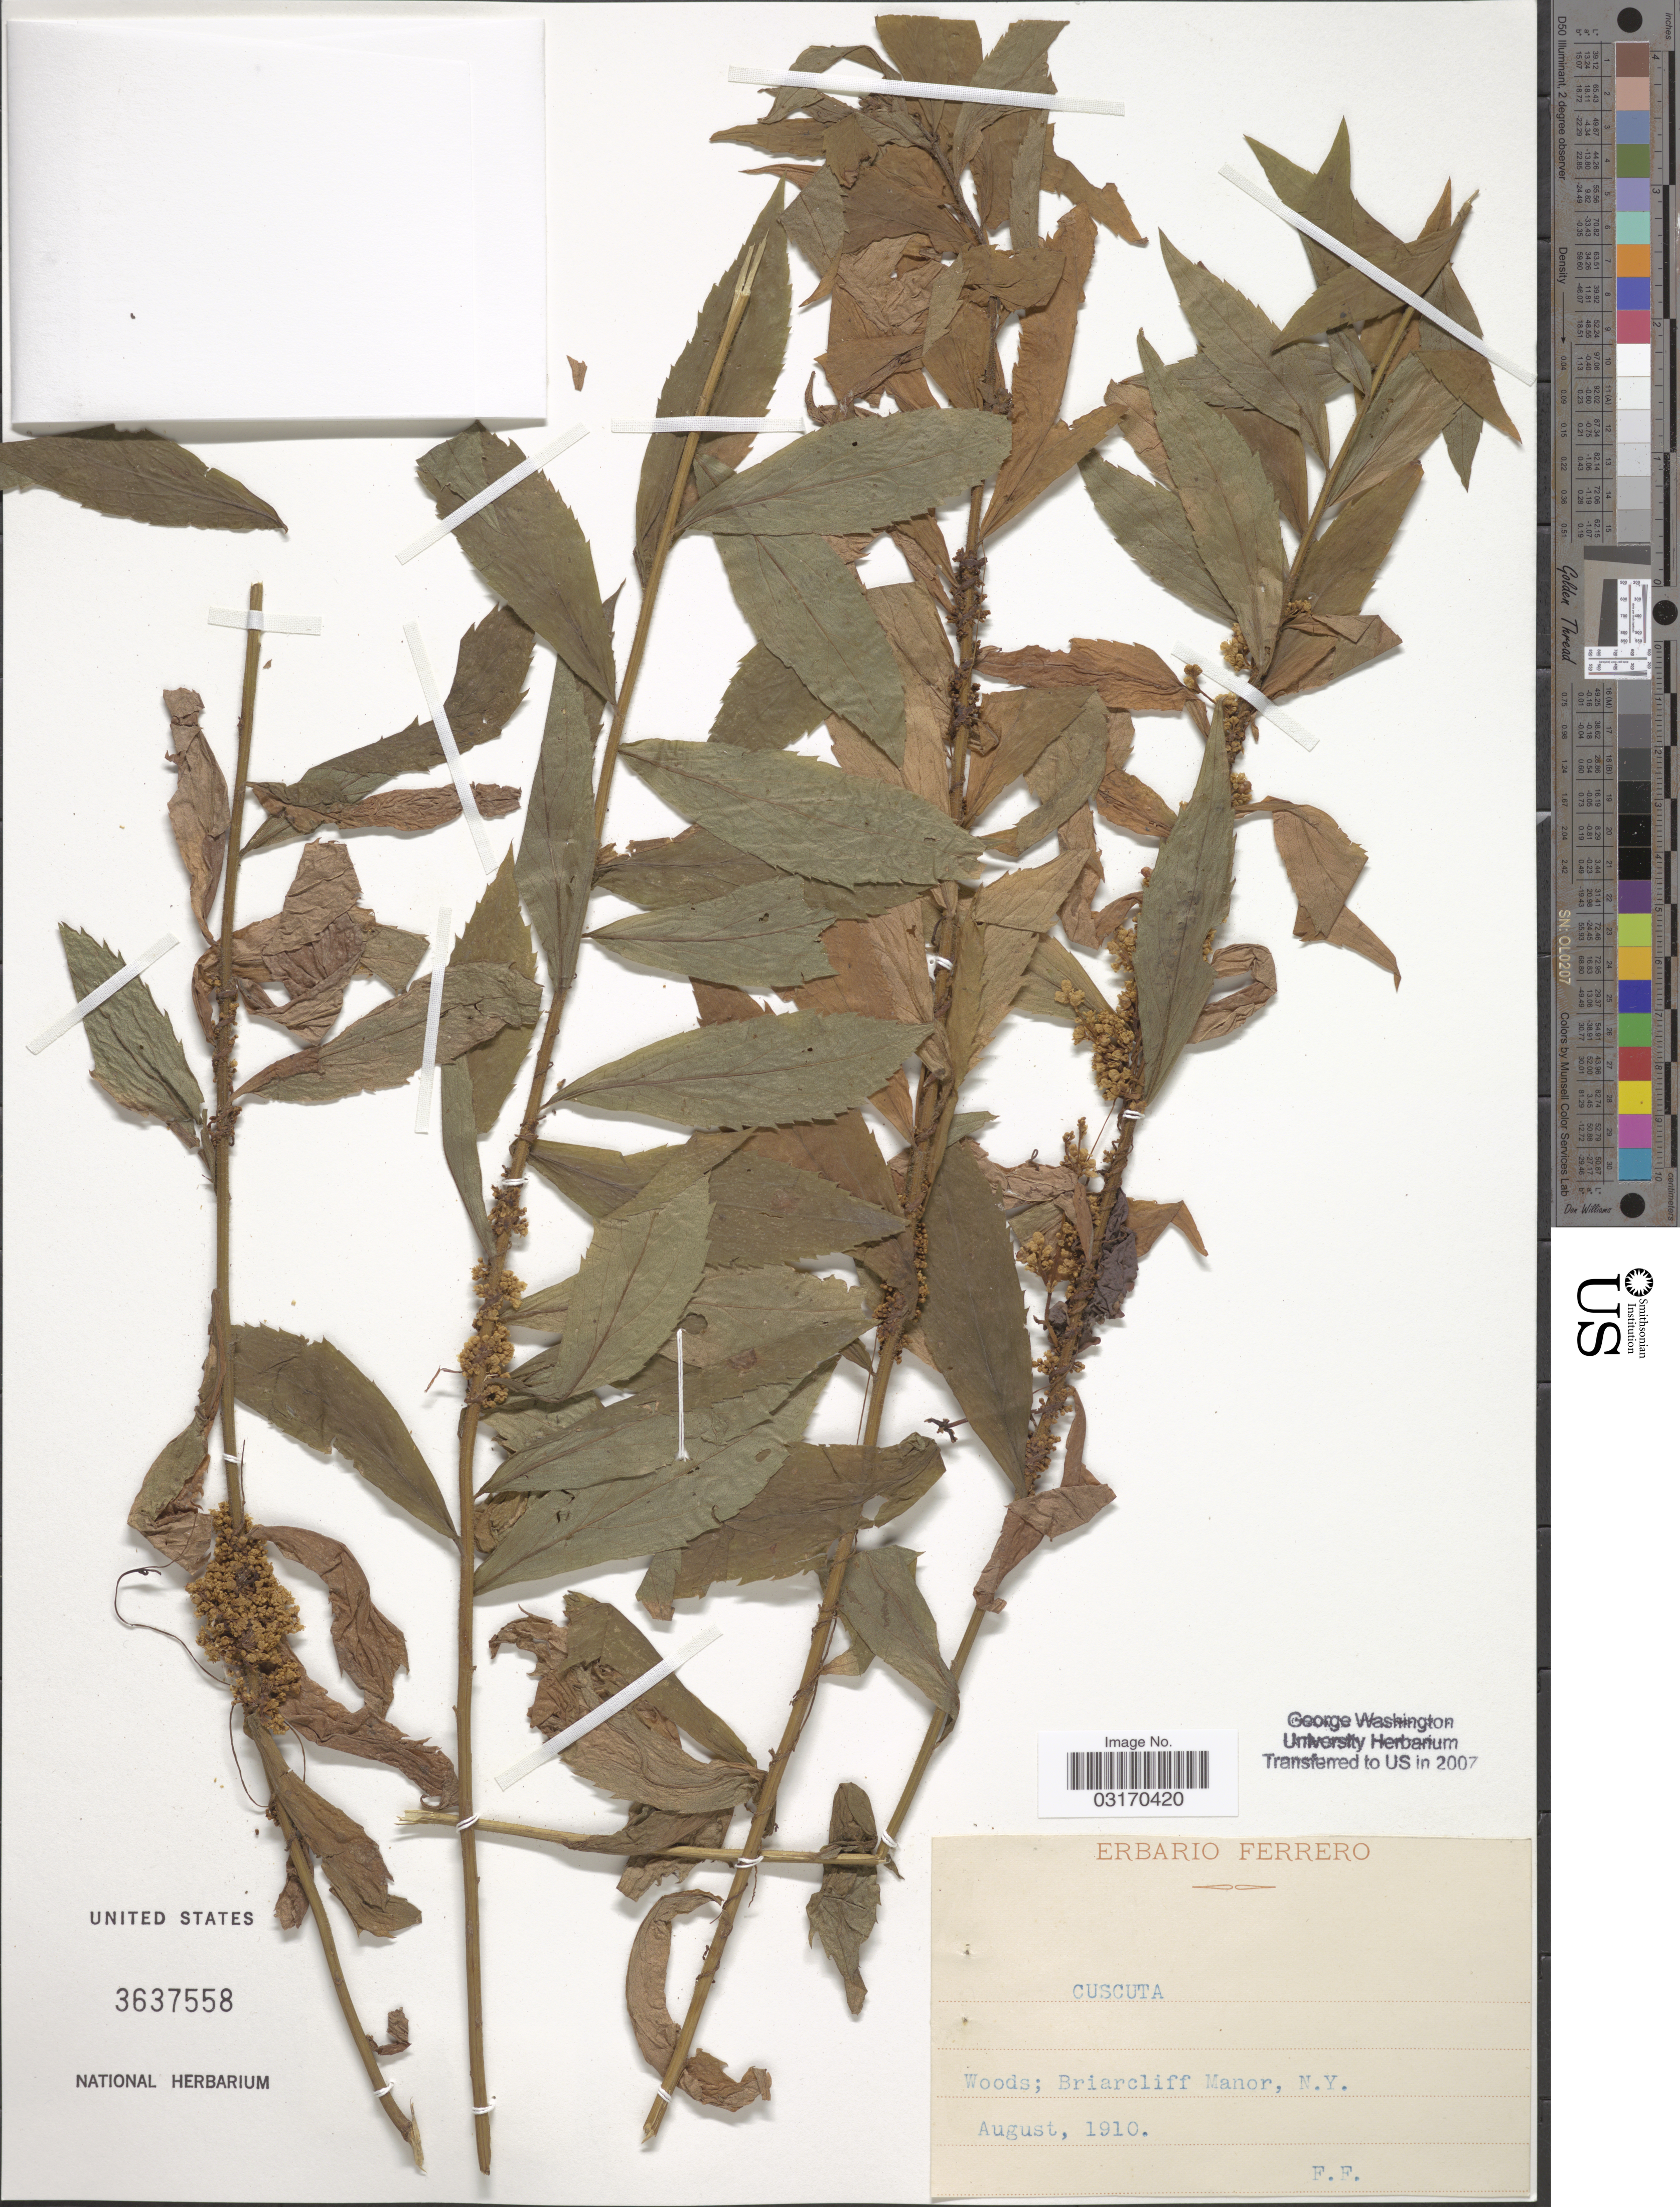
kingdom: Plantae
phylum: Tracheophyta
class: Magnoliopsida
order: Solanales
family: Convolvulaceae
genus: Cuscuta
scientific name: Cuscuta sp.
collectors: F. Ferrero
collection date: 1910-08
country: United States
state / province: New York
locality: Woods; Braircliff Manor.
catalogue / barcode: US 3637558